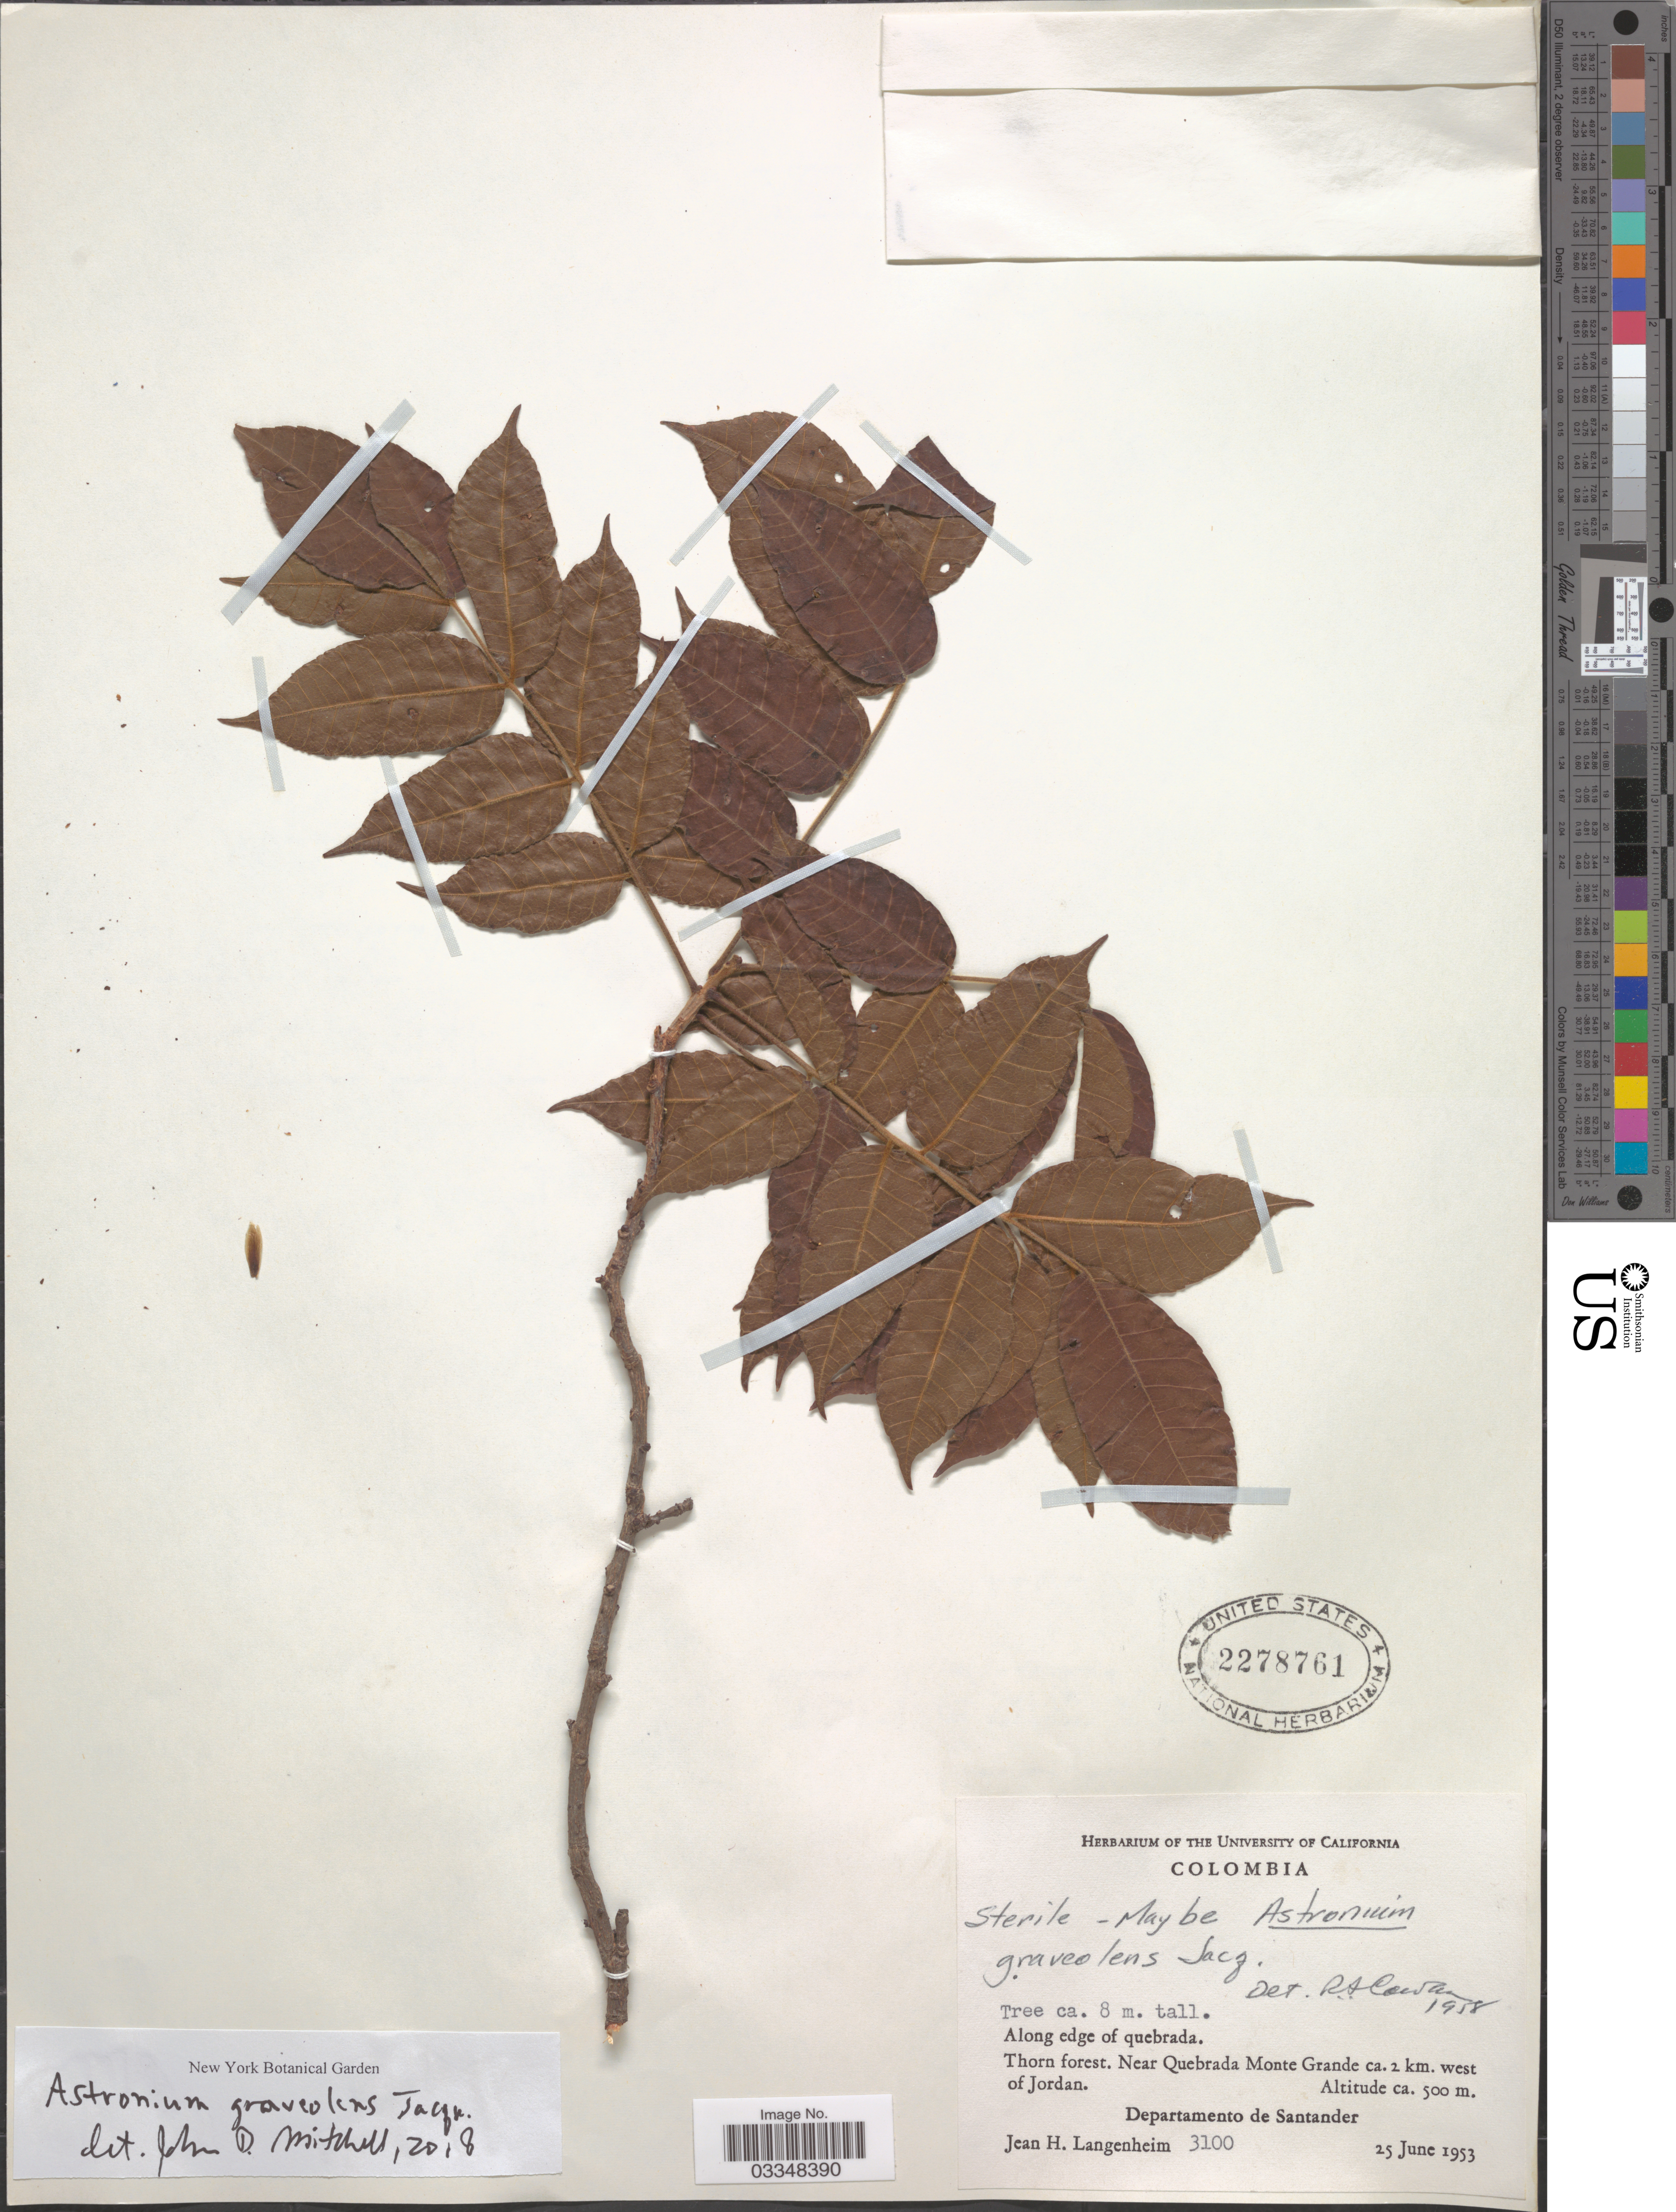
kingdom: Plantae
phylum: Tracheophyta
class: Magnoliopsida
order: Sapindales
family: Anacardiaceae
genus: Astronium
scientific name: Astronium graveolens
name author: Jacq.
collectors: J. H. Langenheim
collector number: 3100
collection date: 1953-06-25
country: Colombia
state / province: Santander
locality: Along edge of quebrada. Thorn forest, Near Quebrada Monte Grande ca. 2 km. west of Jordan. Departamento de Santander.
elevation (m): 500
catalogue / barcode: US 2278761